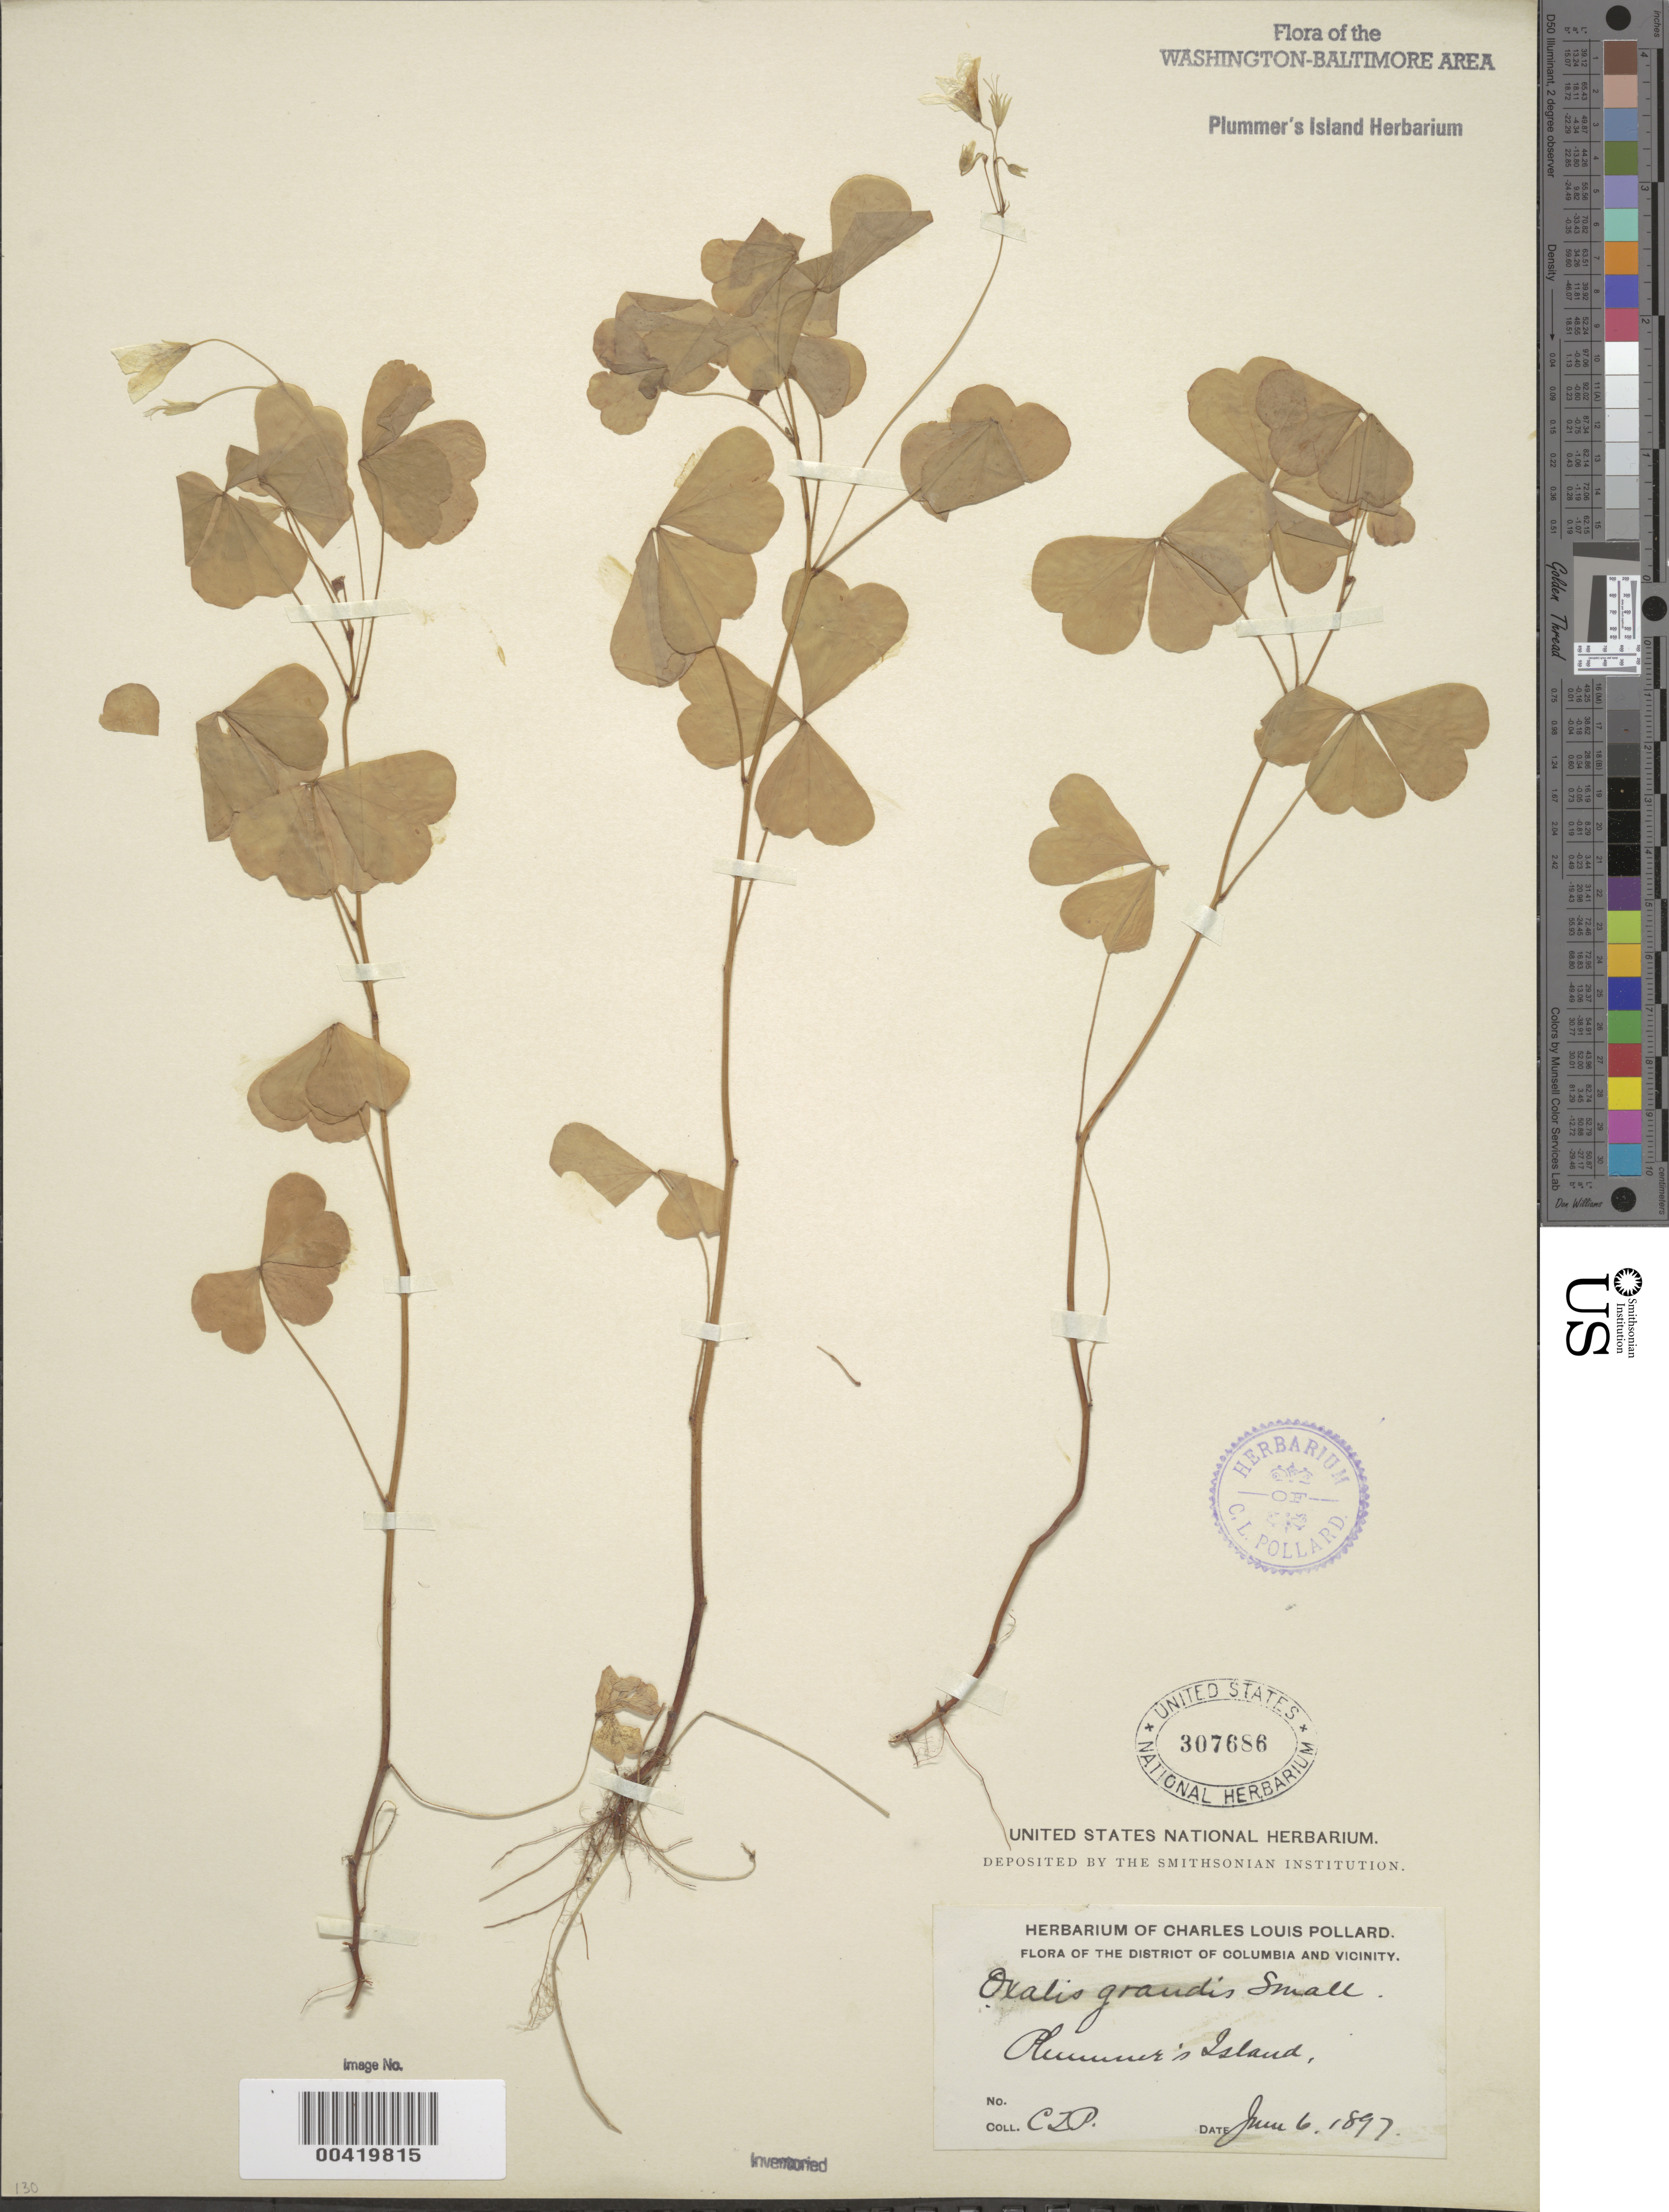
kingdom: Plantae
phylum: Tracheophyta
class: Magnoliopsida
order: Oxalidales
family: Oxalidaceae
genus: Oxalis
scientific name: Oxalis grandis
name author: Small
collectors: C. L. Pollard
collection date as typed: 06 Jun 1897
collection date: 1897-06-06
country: United States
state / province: Maryland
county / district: Montgomery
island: Plummers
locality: Plummer's Island C. & O. Canal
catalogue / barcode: US 307686